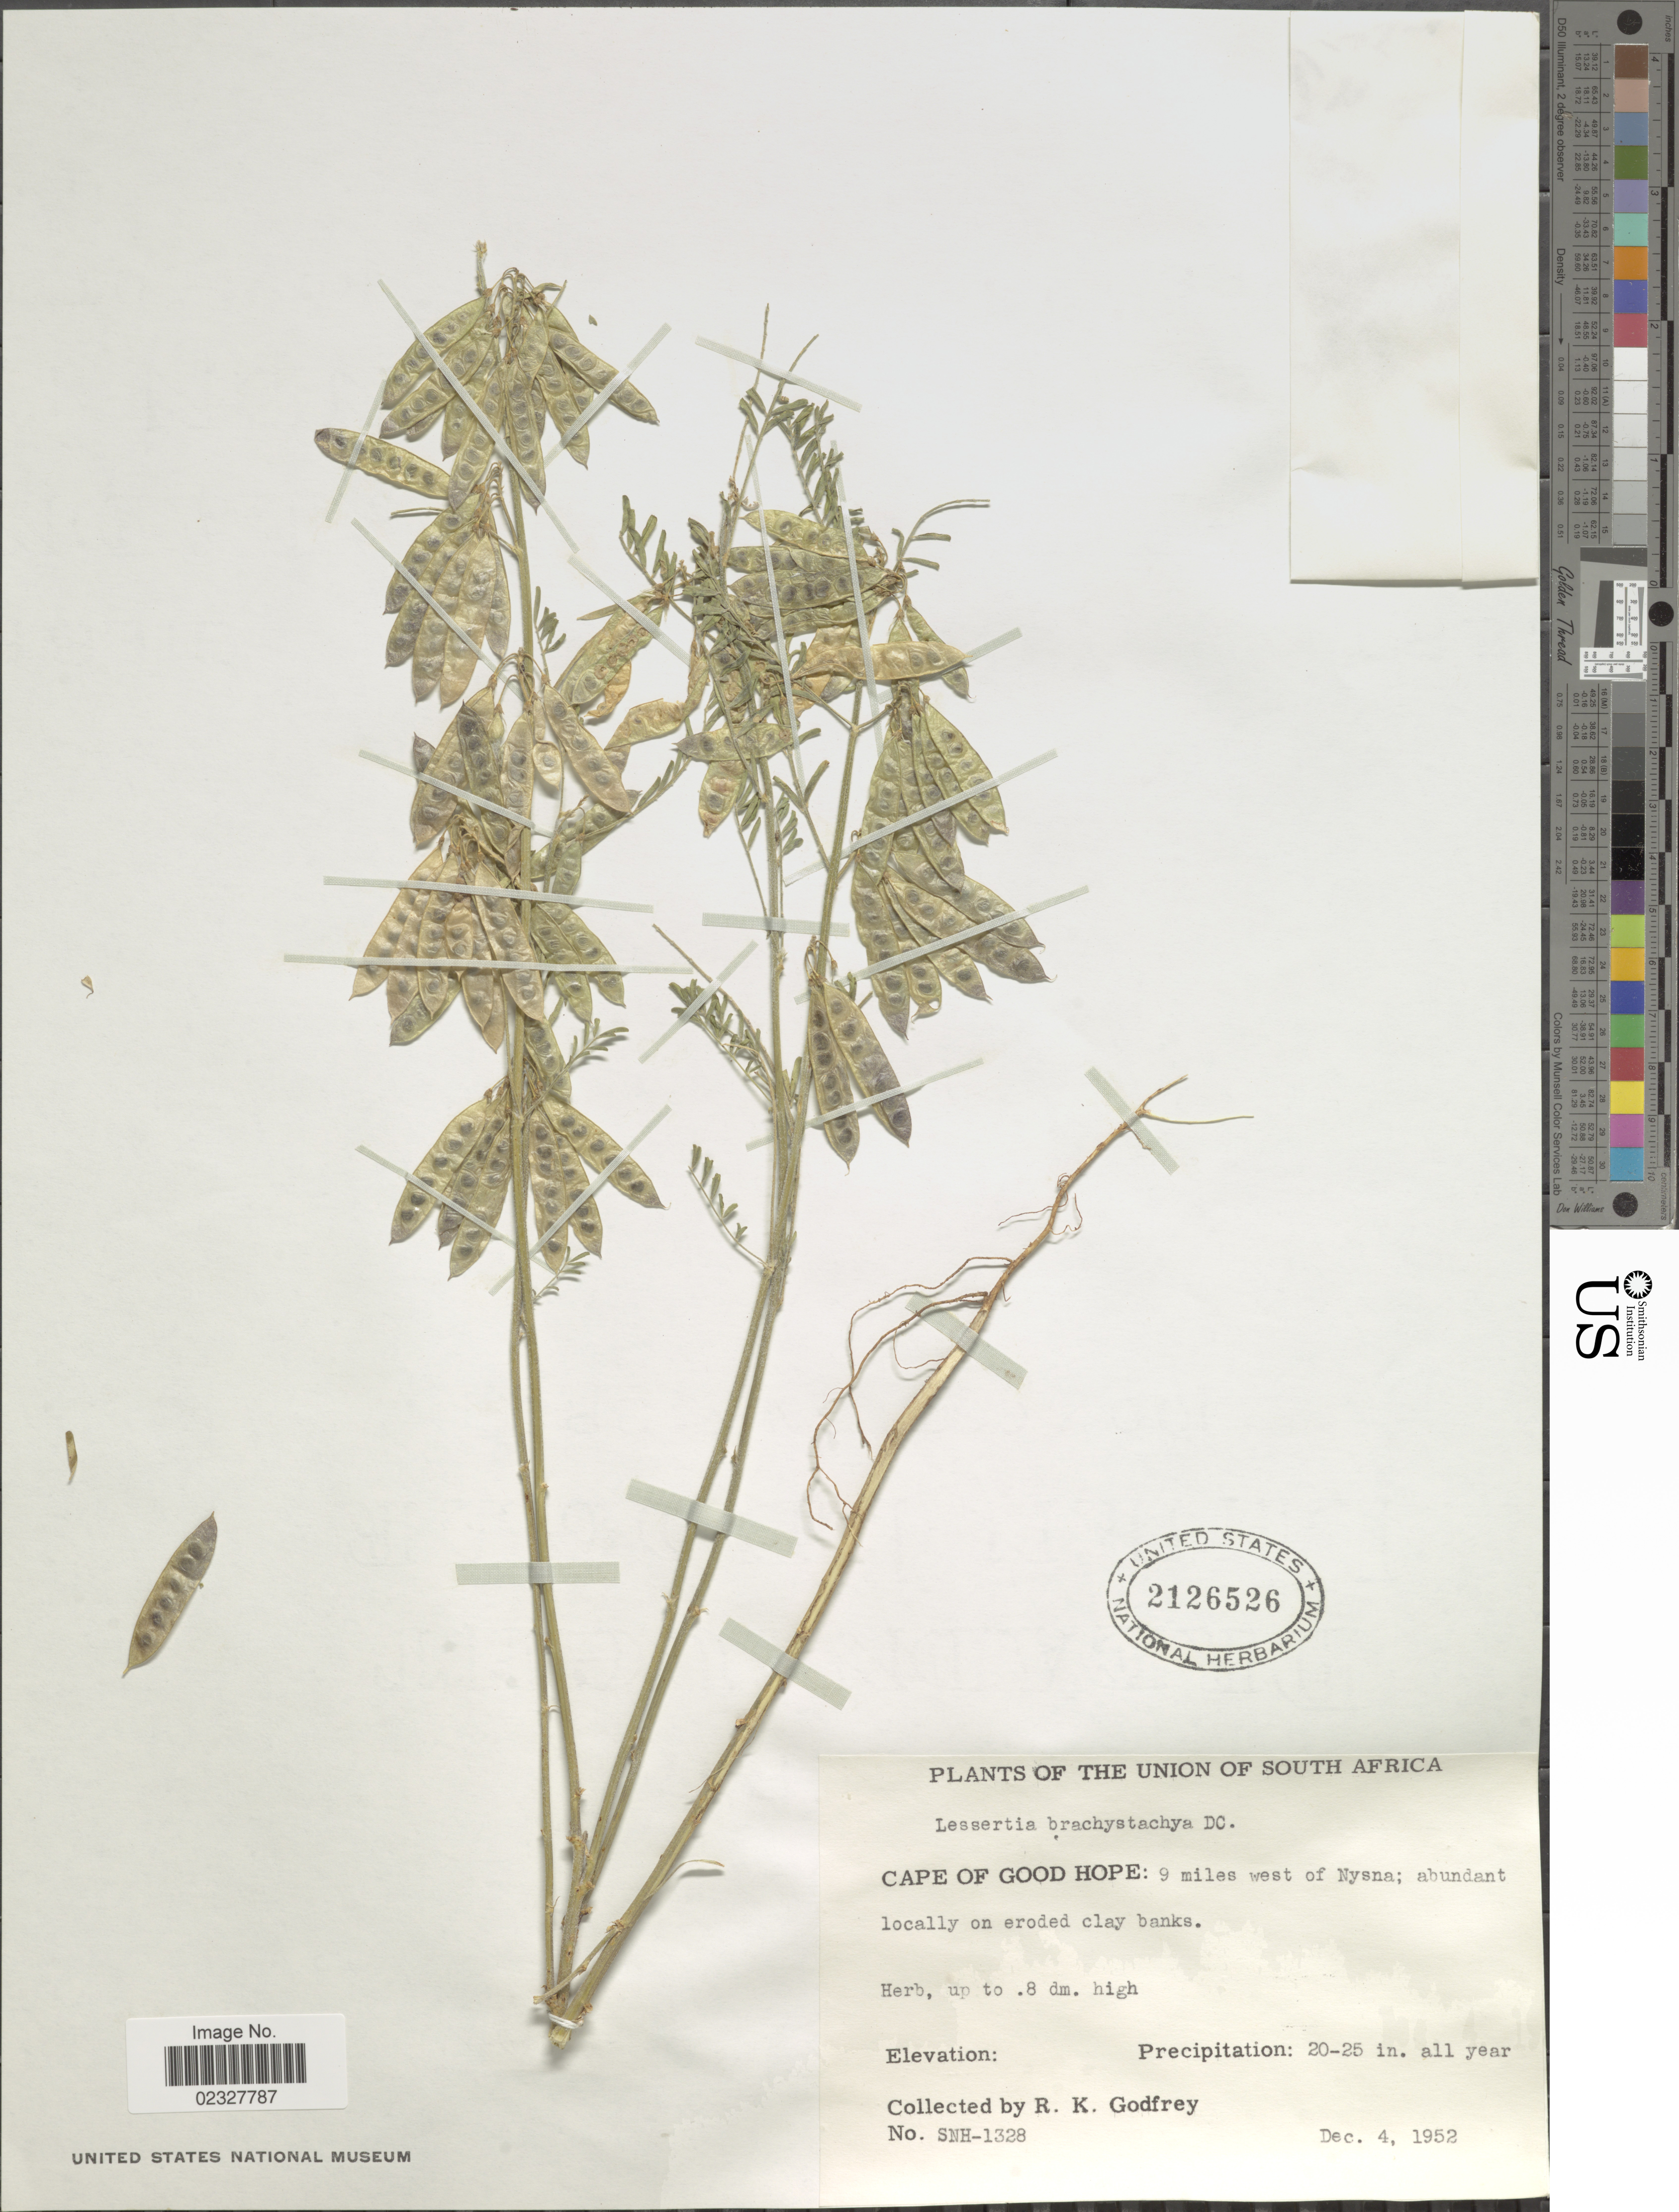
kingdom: Plantae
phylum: Tracheophyta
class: Magnoliopsida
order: Fabales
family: Fabaceae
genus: Lessertia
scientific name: Lessertia brachystachya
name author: DC.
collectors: R. K. Godfrey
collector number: SNH-1328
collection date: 1952-12-04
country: South Africa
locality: Union of South Africa, Cape of Good Hope: 9 miles west of Nysna.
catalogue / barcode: US 2126526